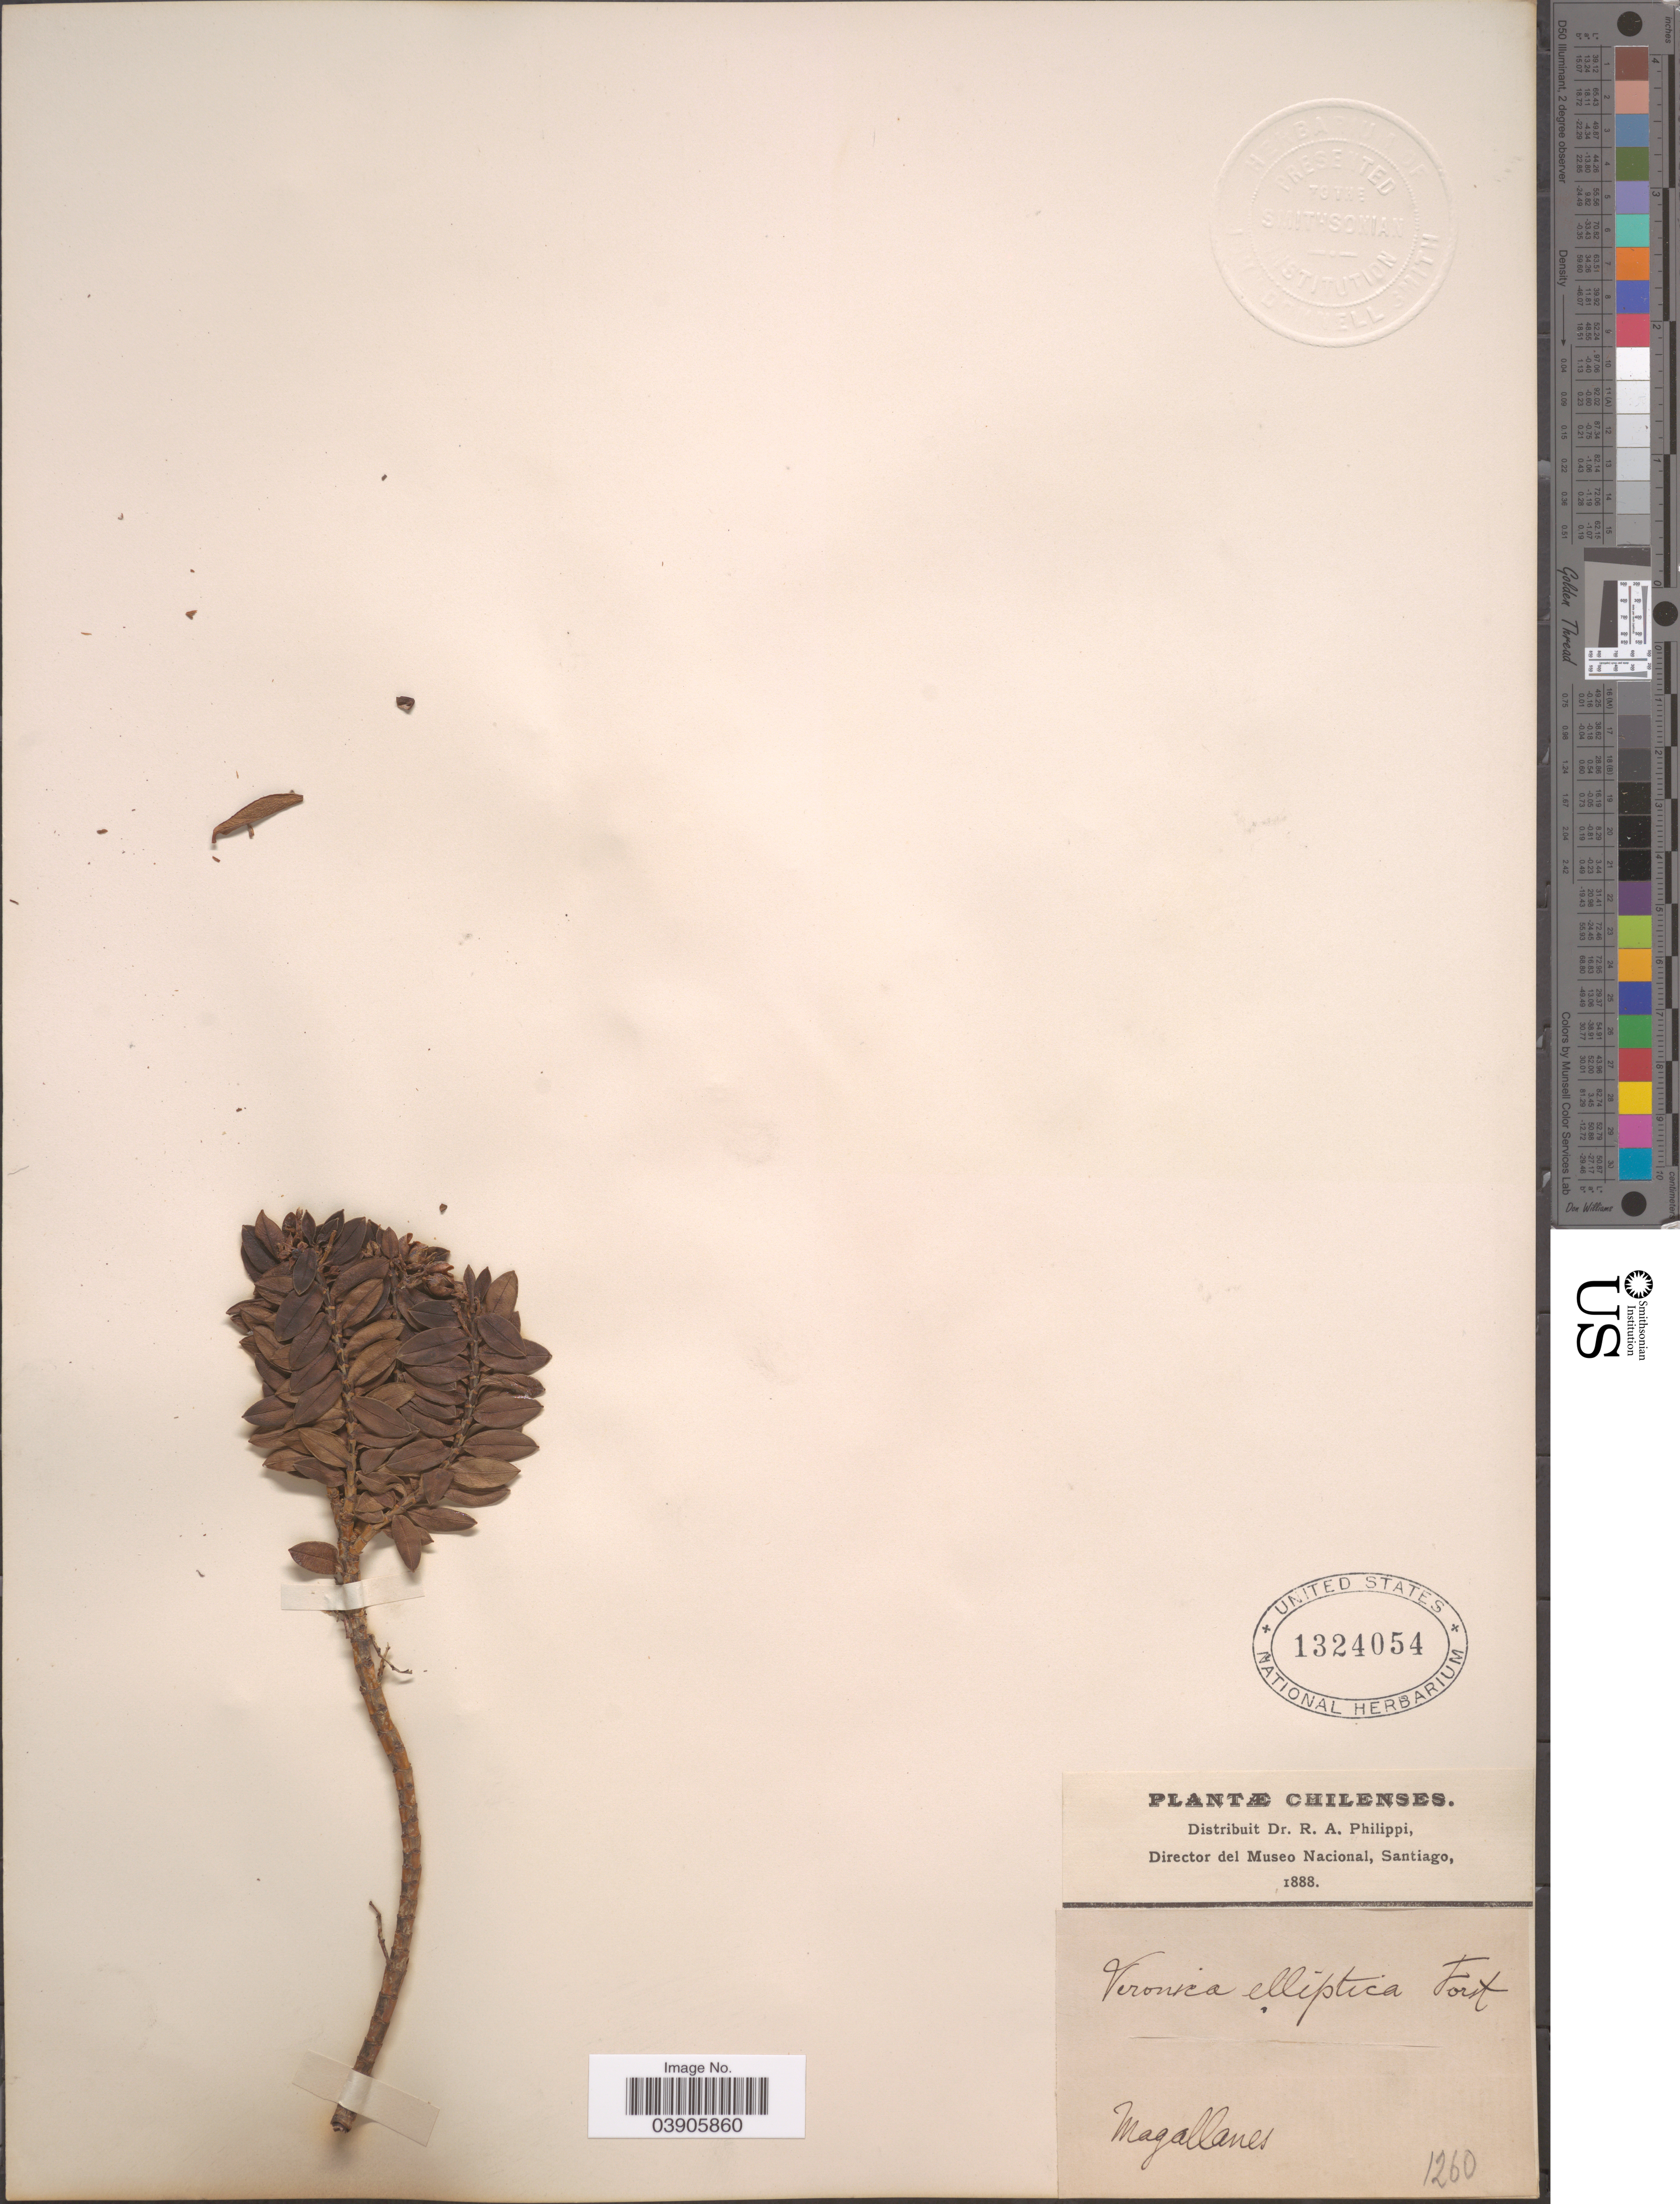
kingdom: Plantae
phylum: Tracheophyta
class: Magnoliopsida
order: Lamiales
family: Plantaginaceae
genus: Hebe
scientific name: Hebe elliptica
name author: (G. Forst.) Pennell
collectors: ex. herb. R.A. Philippi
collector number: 1260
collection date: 1888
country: Chile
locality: Magallanes.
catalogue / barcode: US 1324054